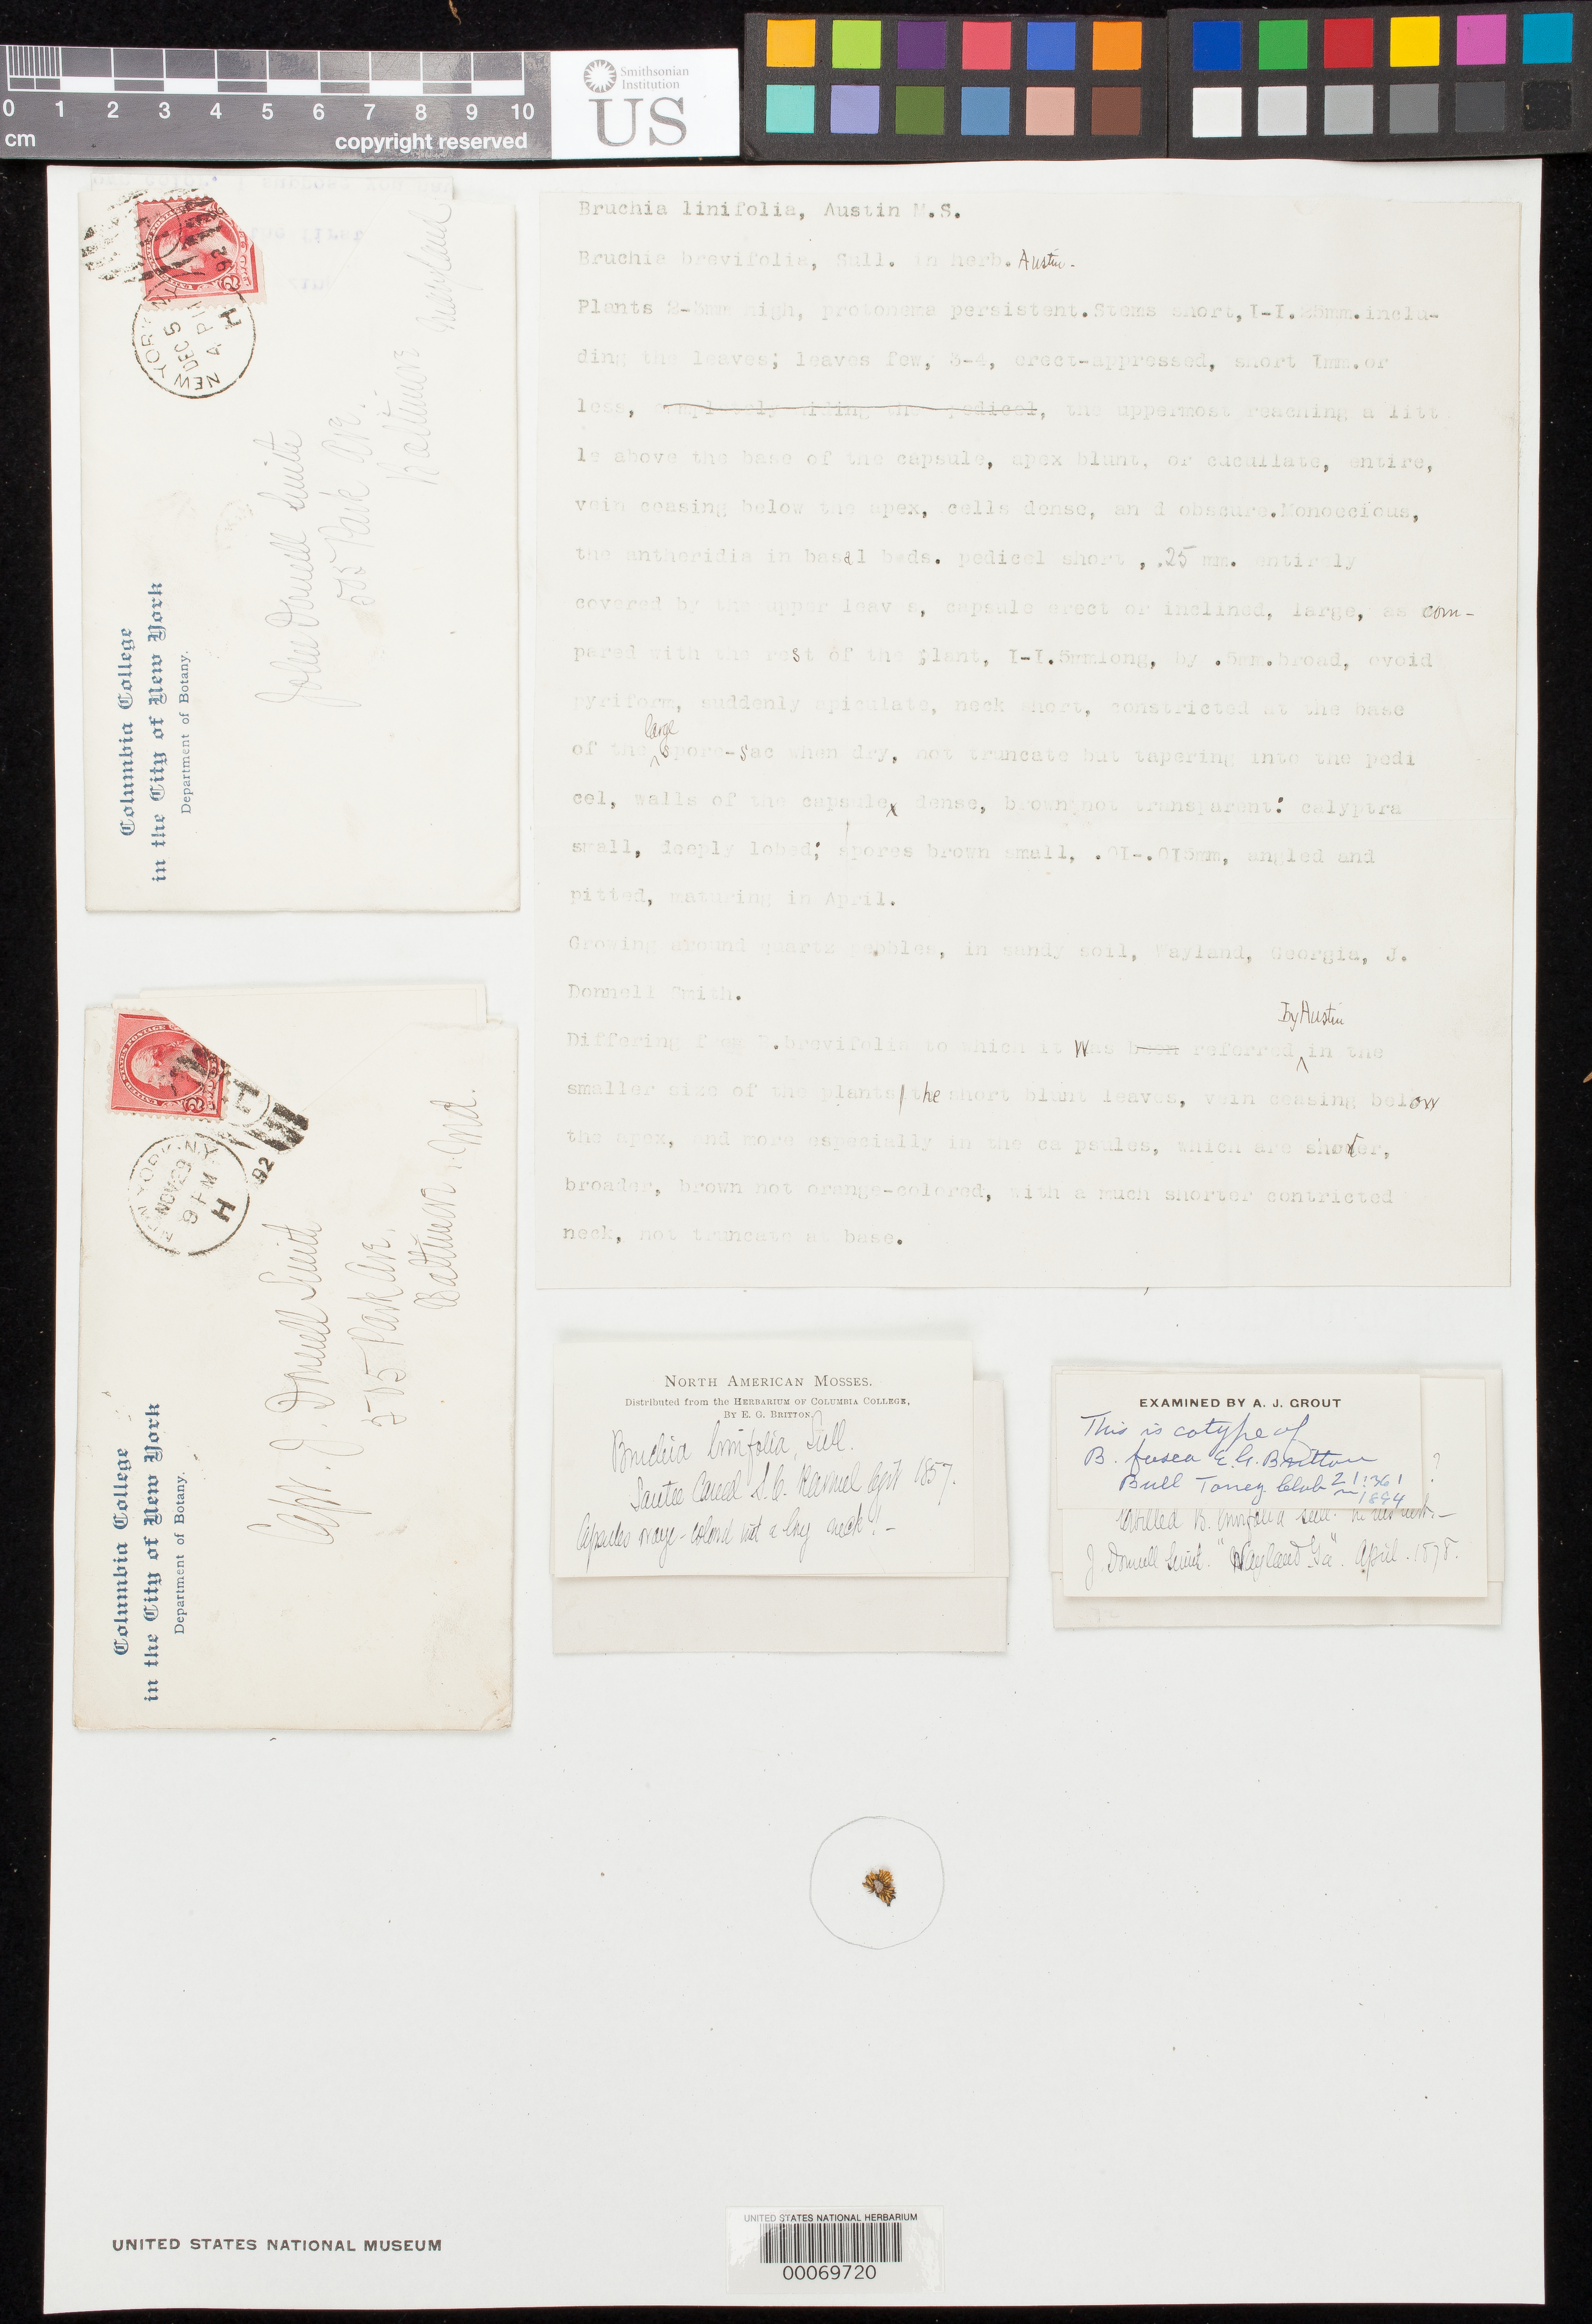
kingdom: Plantae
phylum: Bryophyta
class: Bryopsida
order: Dicranales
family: Bruchiaceae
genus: Bruchia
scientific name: Bruchia fusca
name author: E. Britton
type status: Isotype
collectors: J. Donnell Smith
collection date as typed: Apr 1878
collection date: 1878-04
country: United States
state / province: Georgia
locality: Wayland.